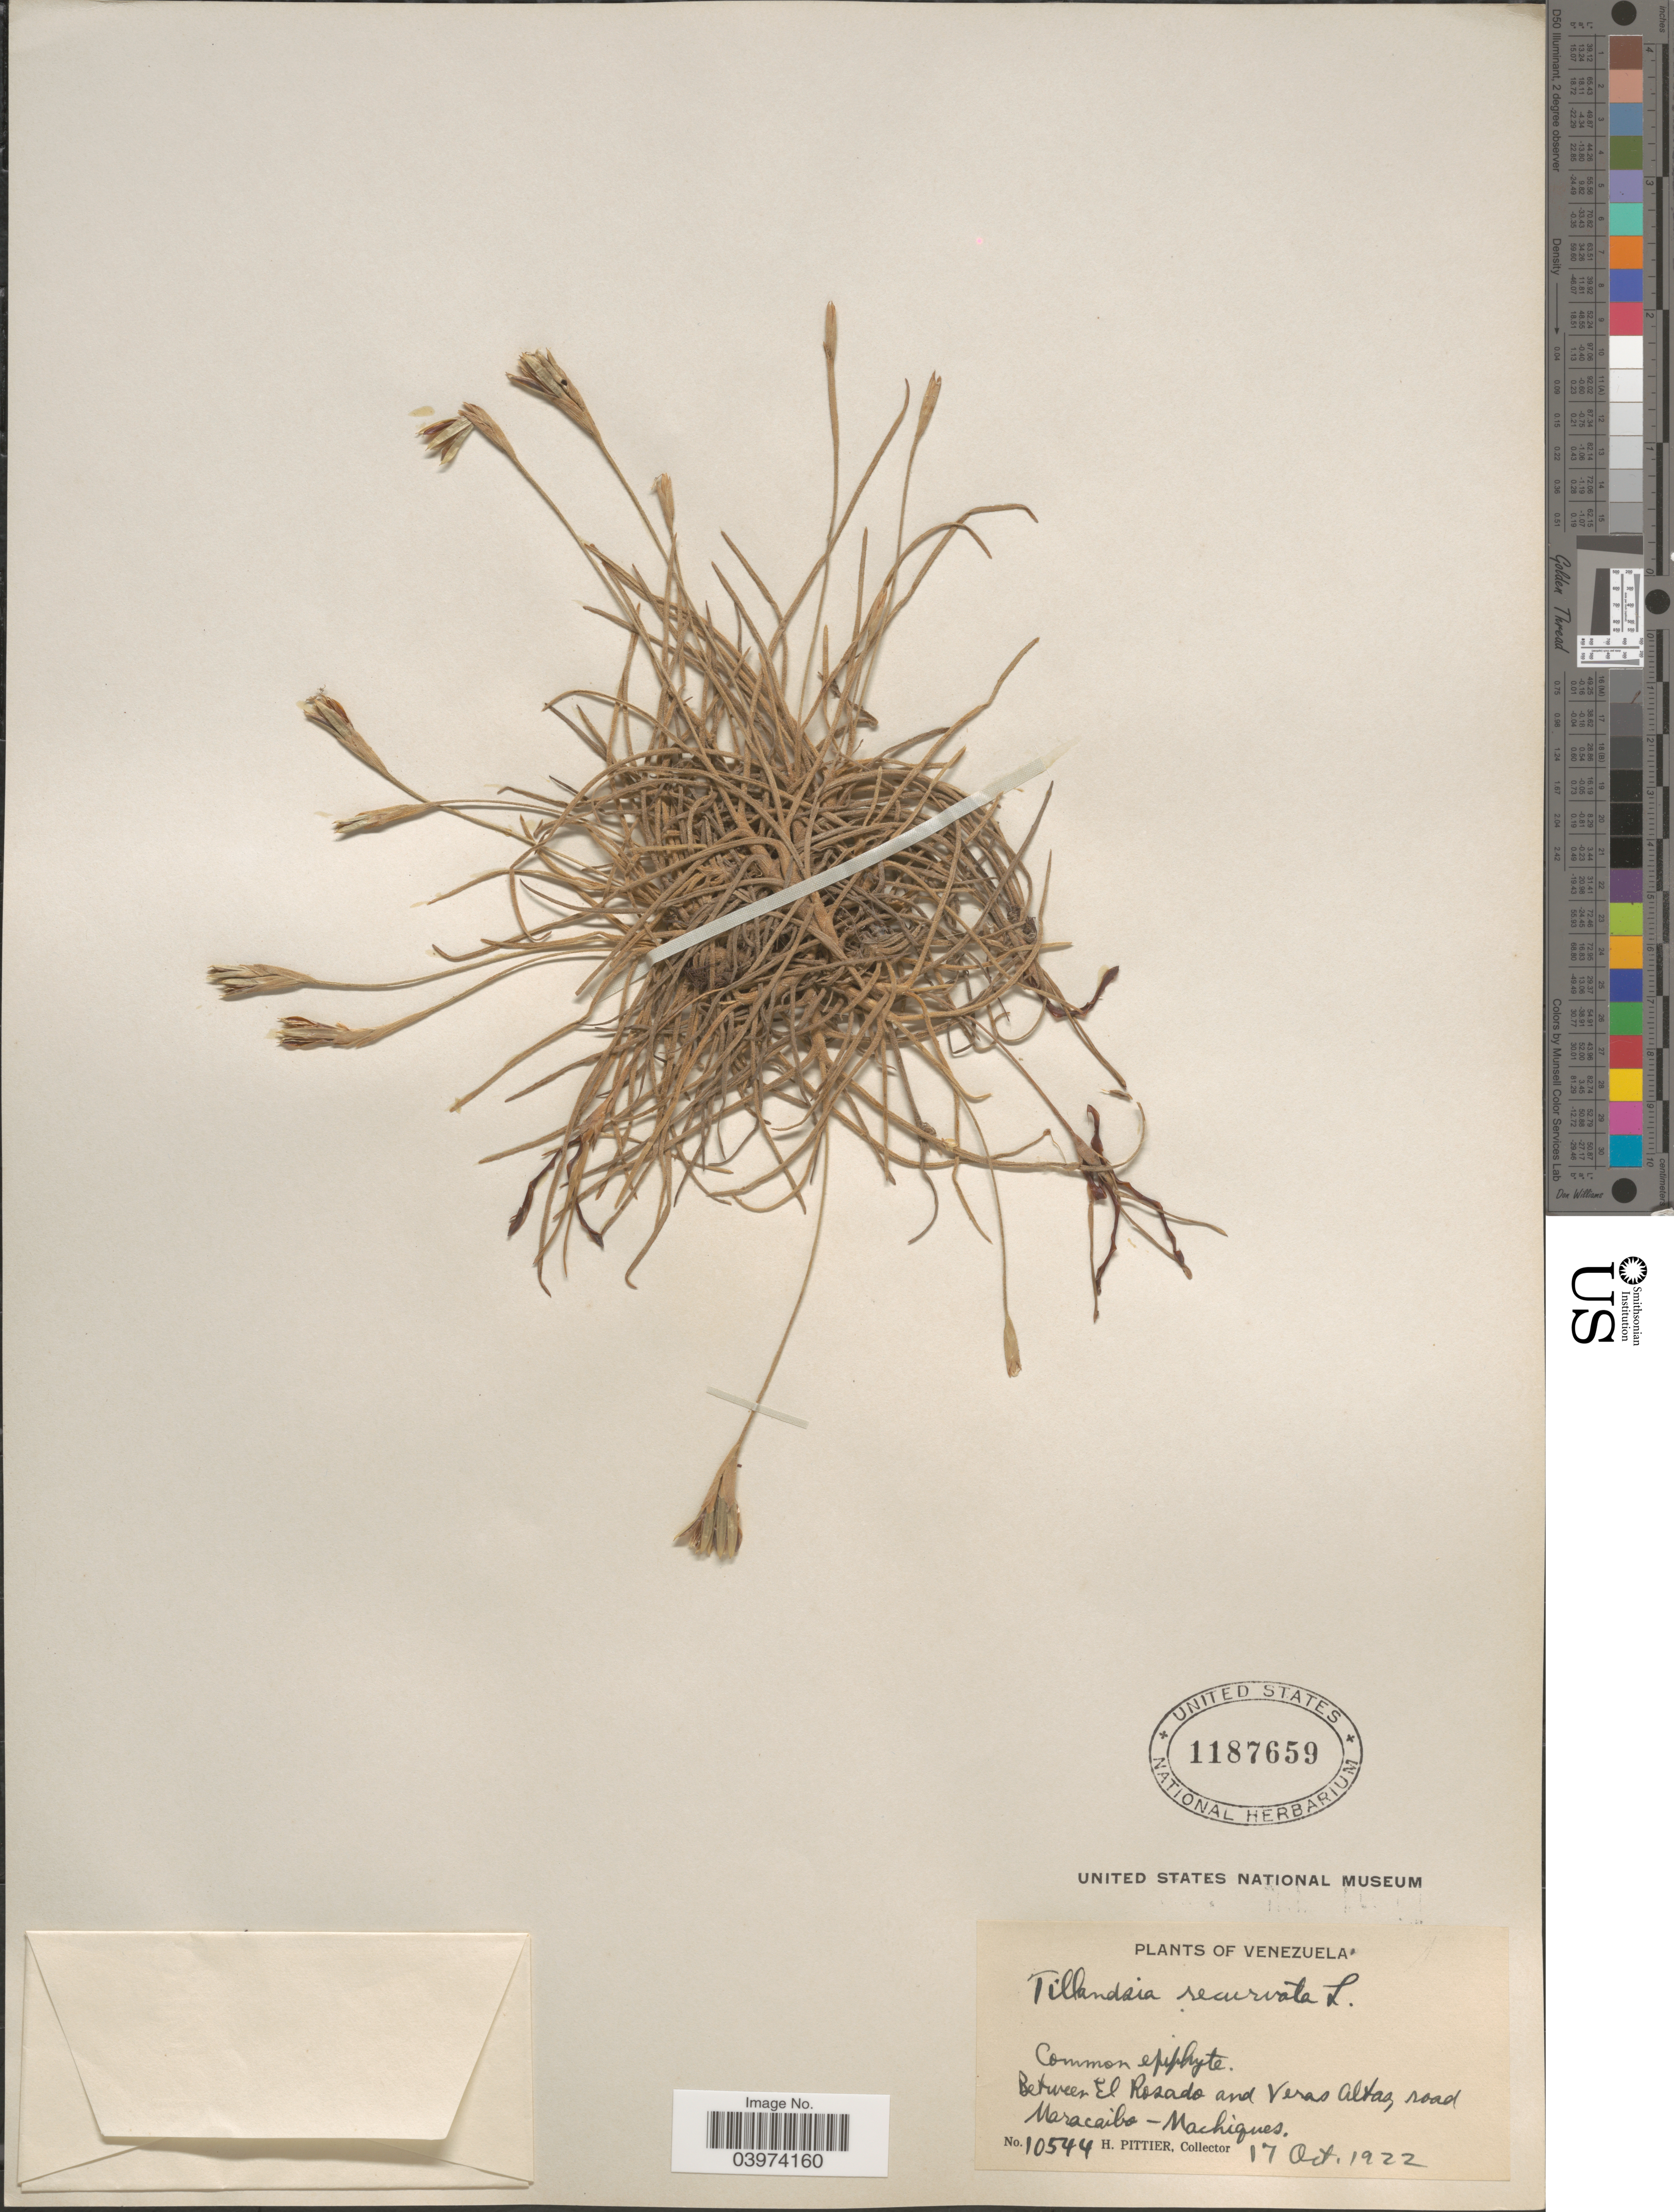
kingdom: Plantae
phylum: Tracheophyta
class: Liliopsida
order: Poales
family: Bromeliaceae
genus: Tillandsia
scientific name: Tillandsia recurvata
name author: L.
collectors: H. F. Pittier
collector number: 10544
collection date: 1922-10-17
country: Venezuela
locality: Between El Rosado and Veras Altas, road Maracaibo - Machiques.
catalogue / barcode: US 1187659